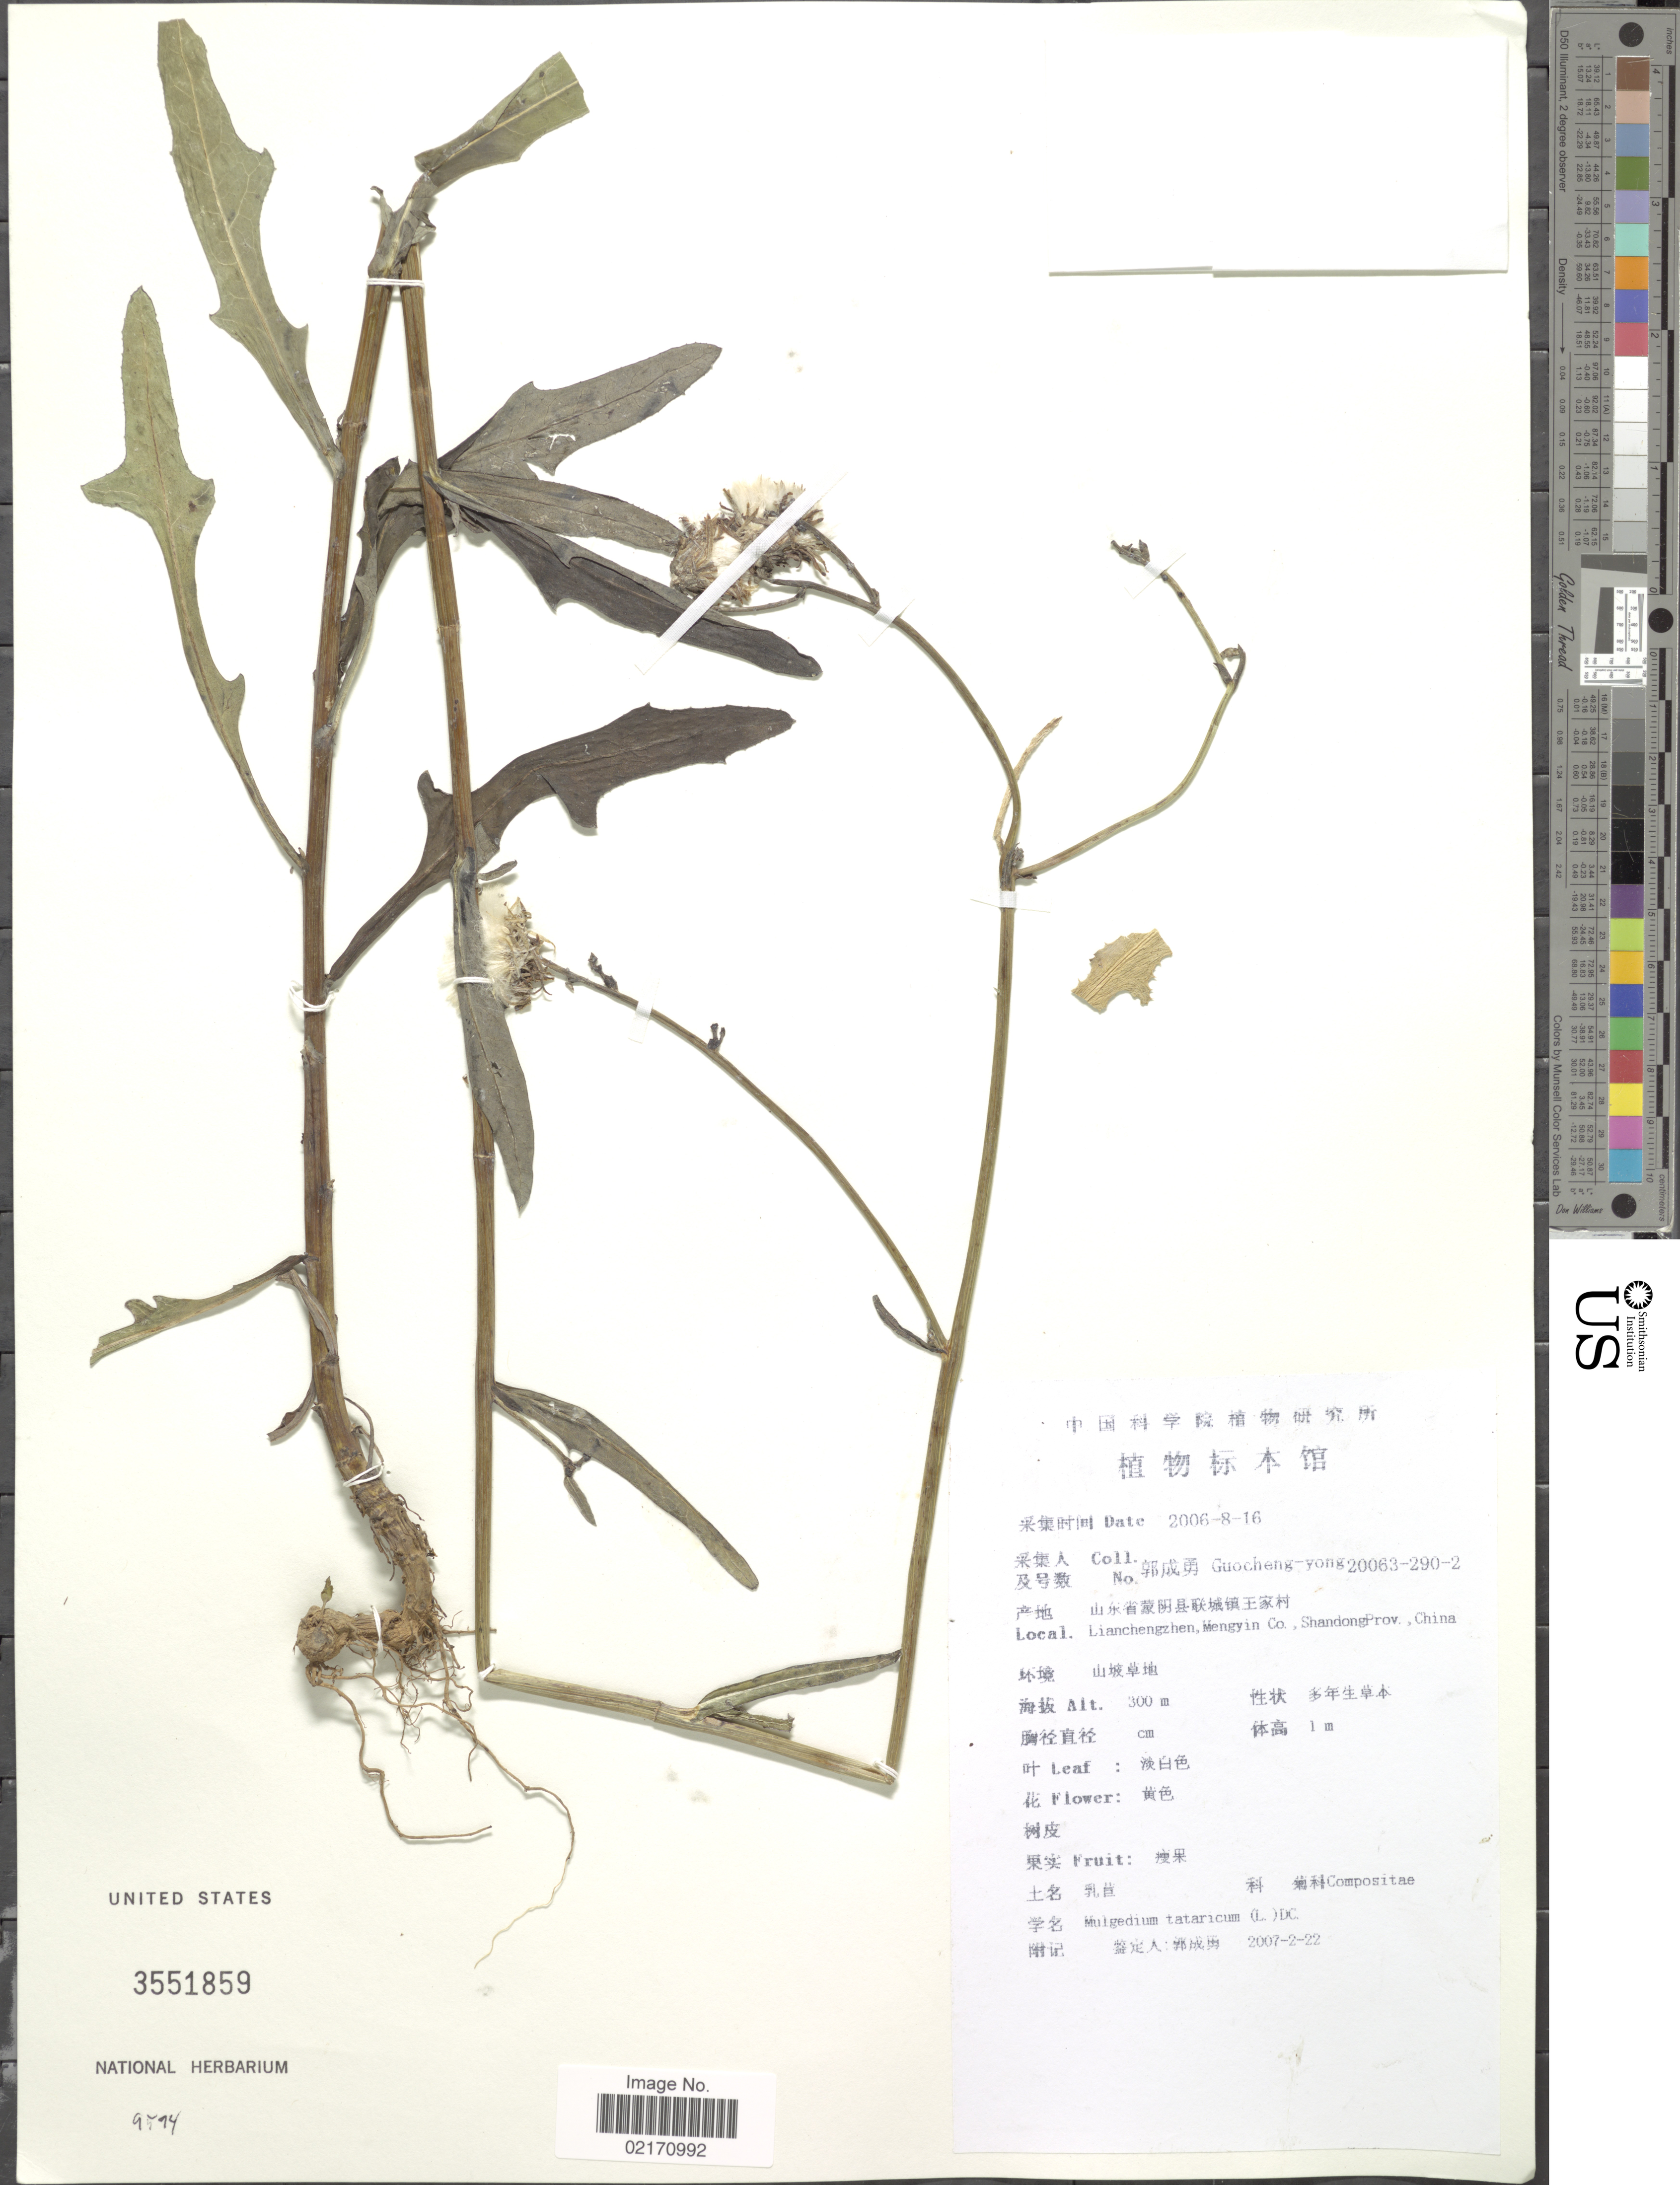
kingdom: Plantae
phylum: Tracheophyta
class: Magnoliopsida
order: Asterales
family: Asteraceae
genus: Mulgedium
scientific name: Mulgedium tataricum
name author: (L.) DC.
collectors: Guo cheng-yong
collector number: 20063-290-2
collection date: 2006-08-16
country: China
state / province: Shandong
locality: Lianchengzhen, Mengyin Co., Shandong Prov.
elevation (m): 300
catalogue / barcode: US 3551859